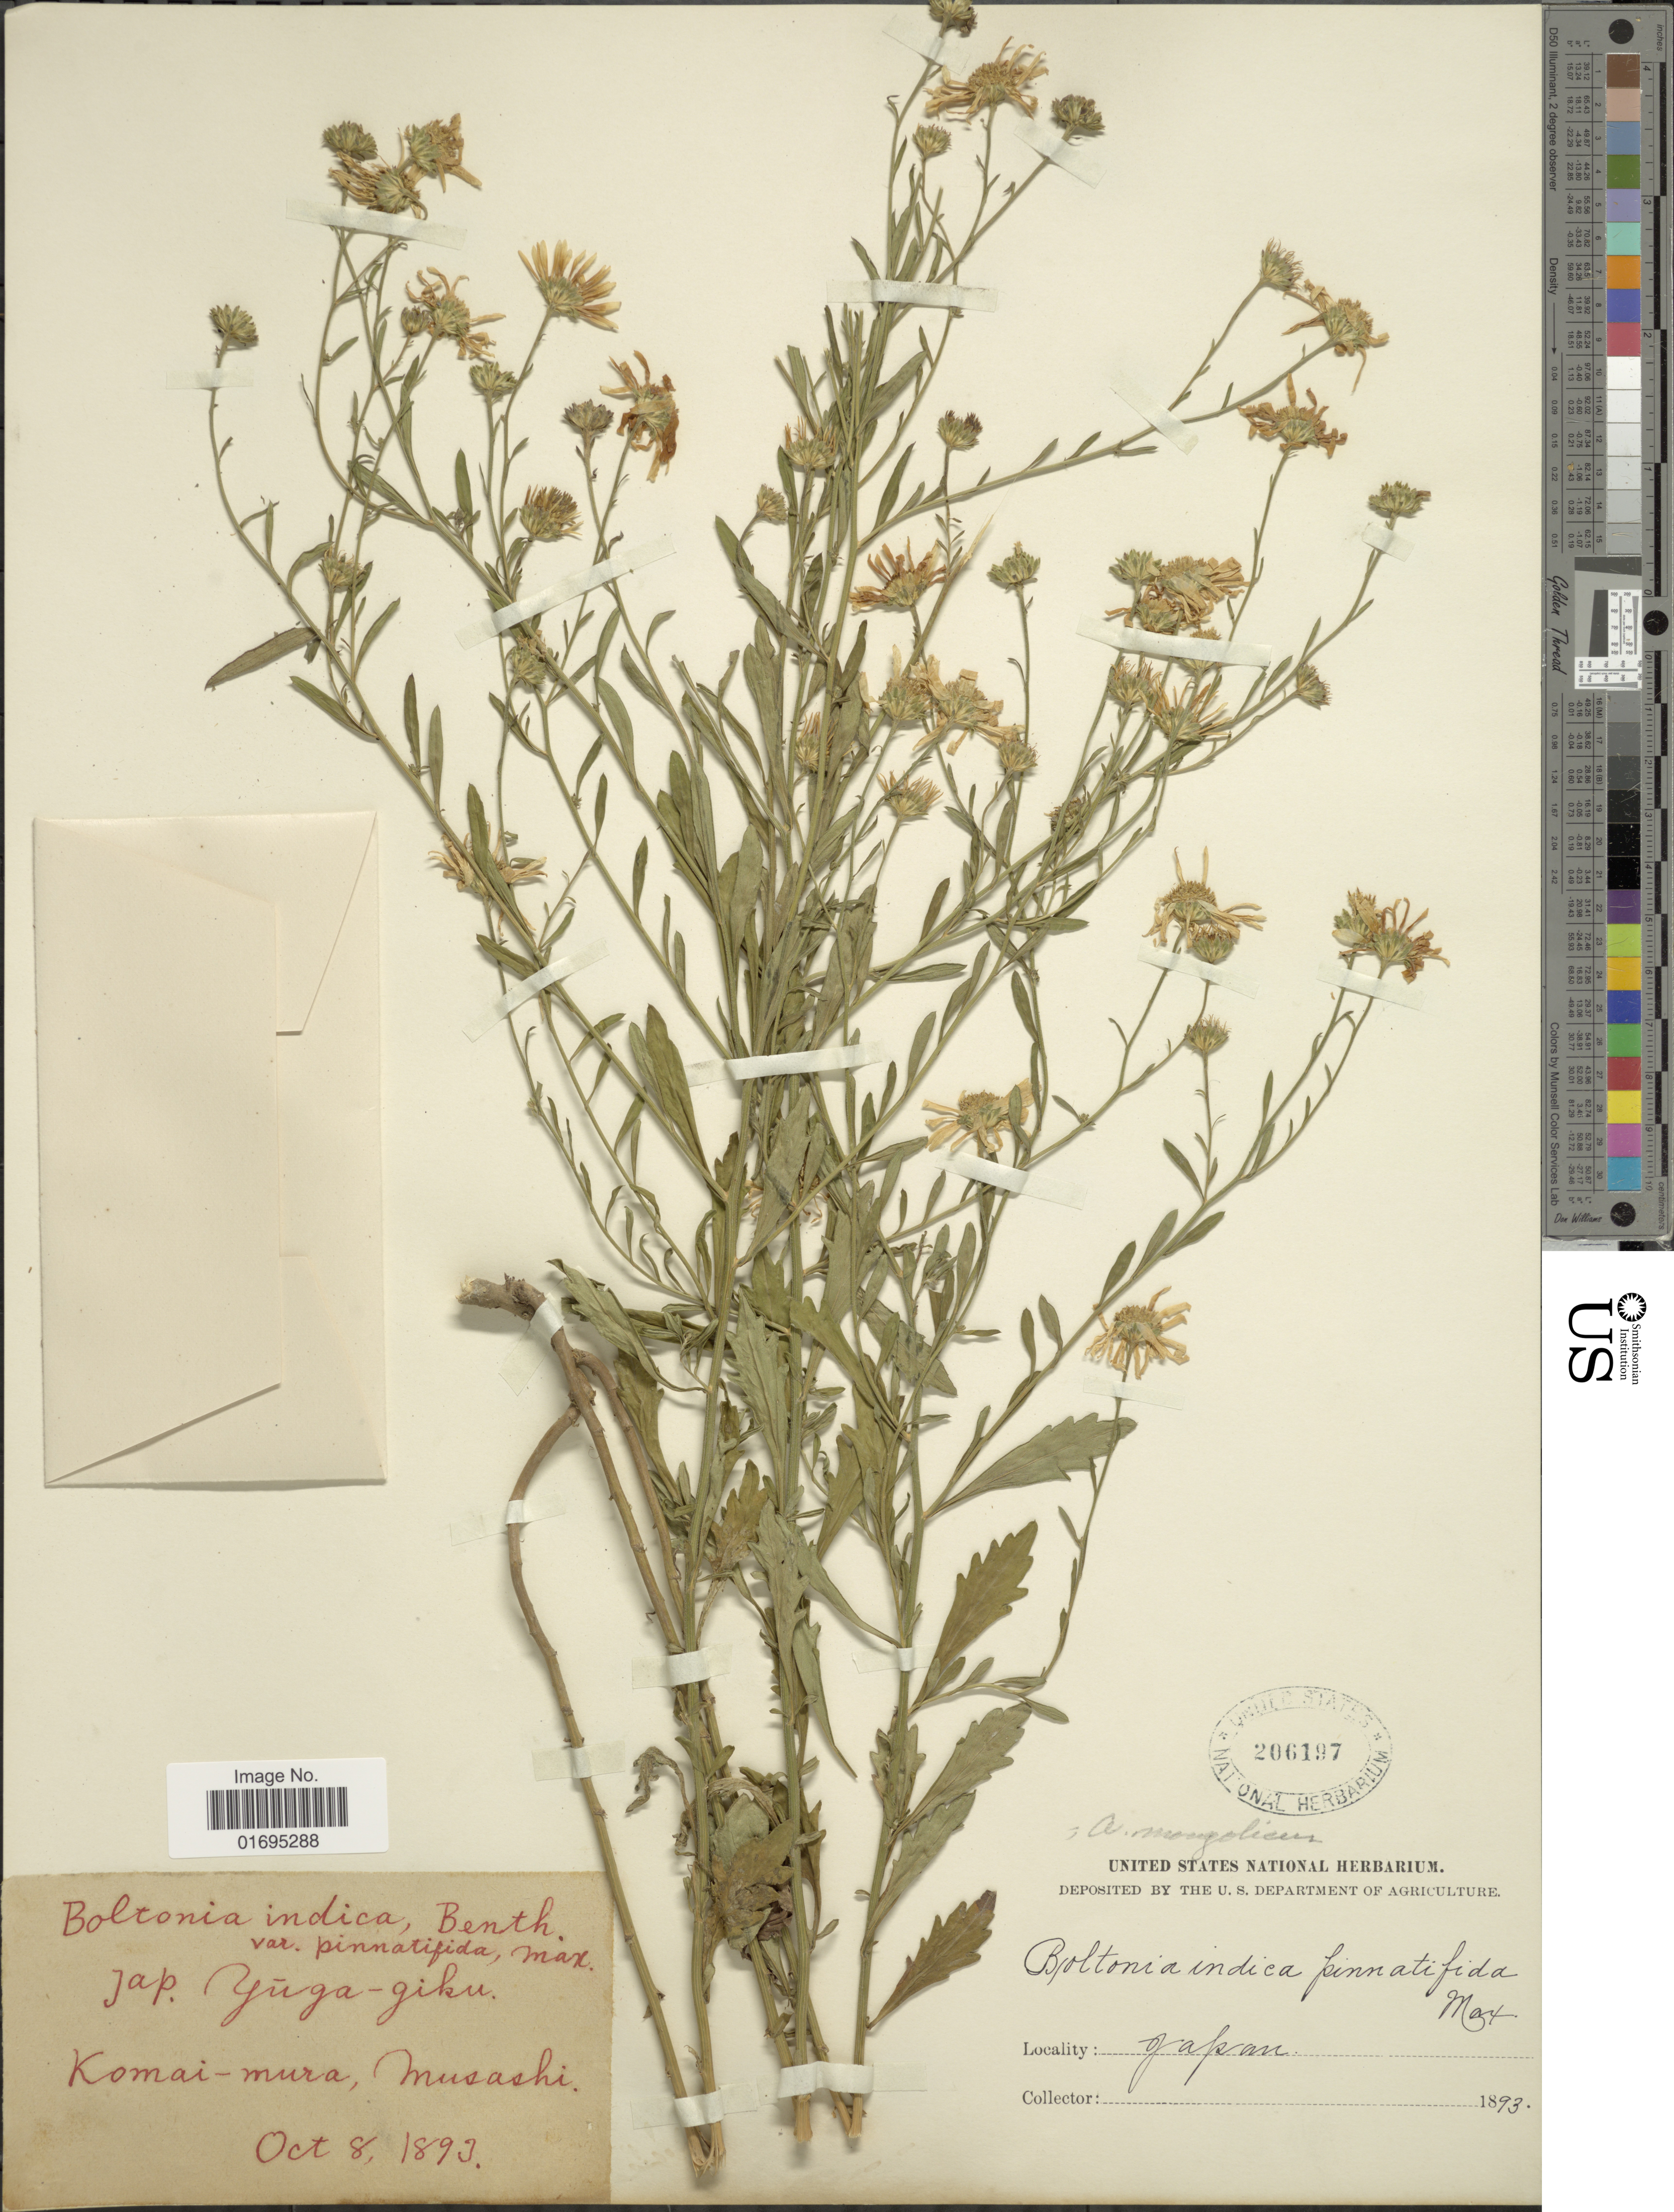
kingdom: Plantae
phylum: Tracheophyta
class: Magnoliopsida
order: Asterales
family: Asteraceae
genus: Kalimeris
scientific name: Kalimeris pinnatifida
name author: (Maxim.) Kitam.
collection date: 1893-10-08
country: Japan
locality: Komai-mura, Musashi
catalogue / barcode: US 206197